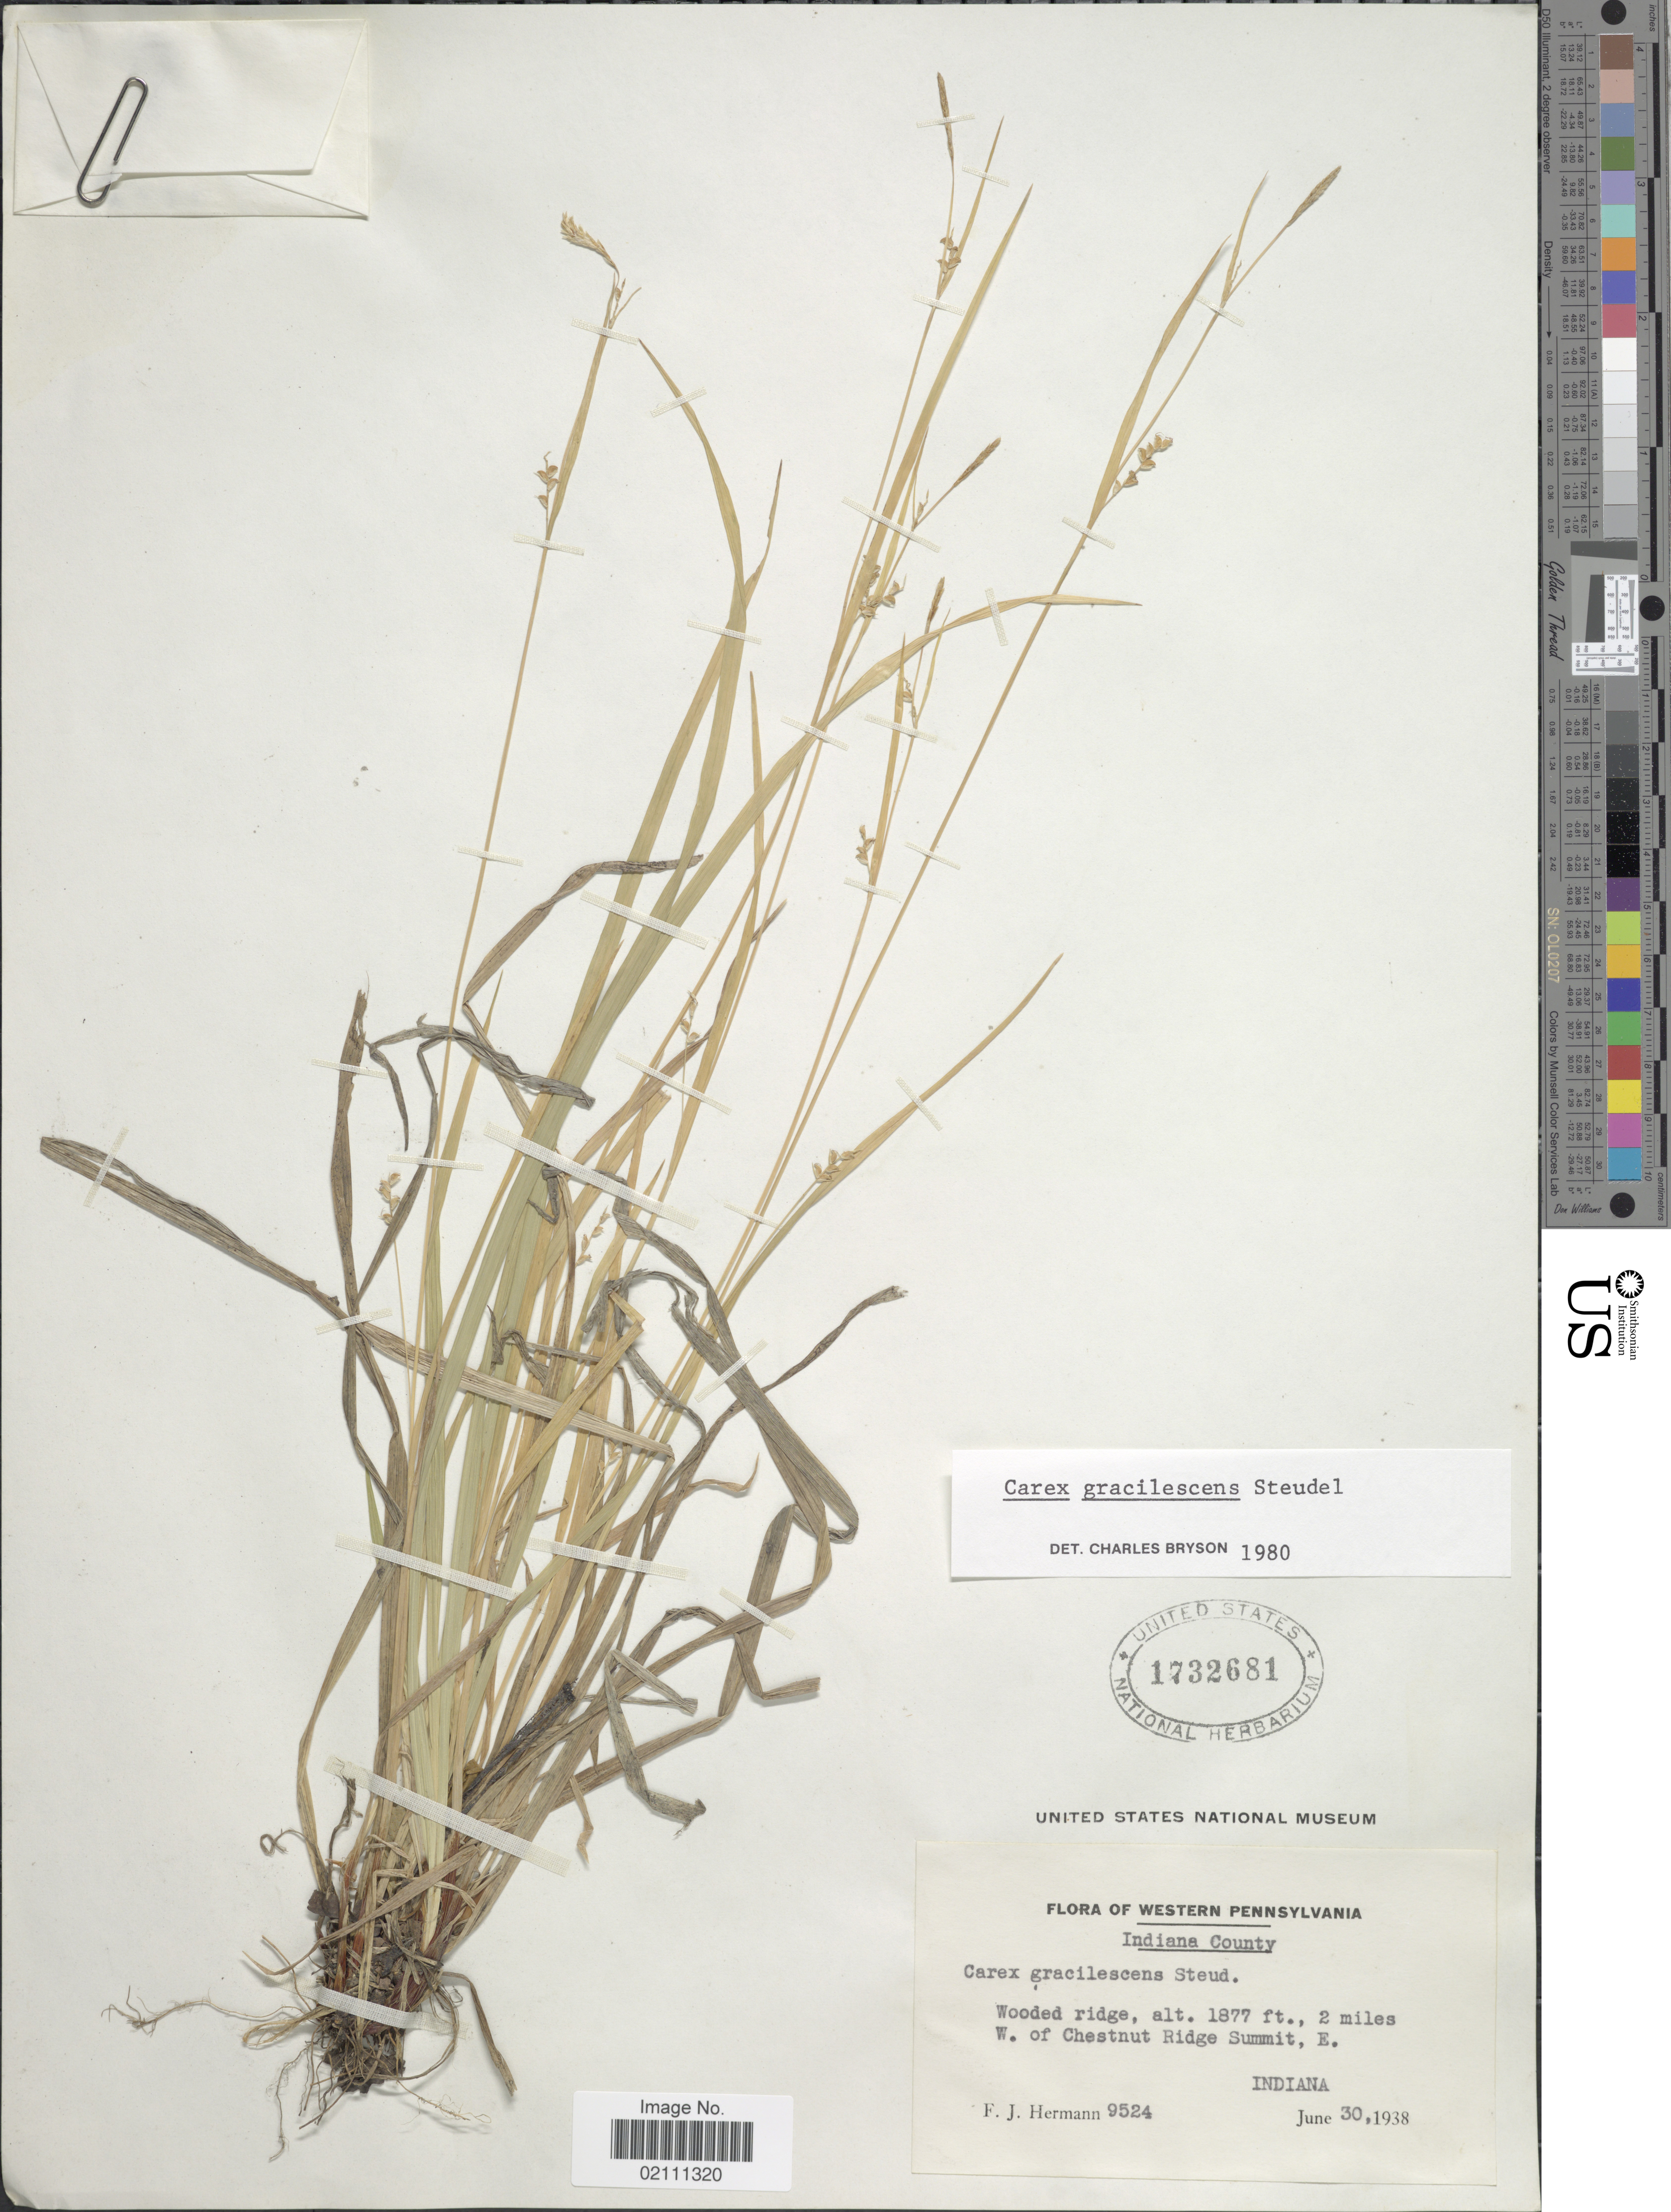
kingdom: Plantae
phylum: Tracheophyta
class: Liliopsida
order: Poales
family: Cyperaceae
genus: Carex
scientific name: Carex gracilescens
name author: Steud.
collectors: F. J. Hermann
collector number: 9524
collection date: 1938-06-30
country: United States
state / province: Indiana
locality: Western Pennsylvania [unsure placement], Indiana County, wooded ridge, 2 miles W. of Chestnut Ridge Summit, E.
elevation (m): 572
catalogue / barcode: US 1732681